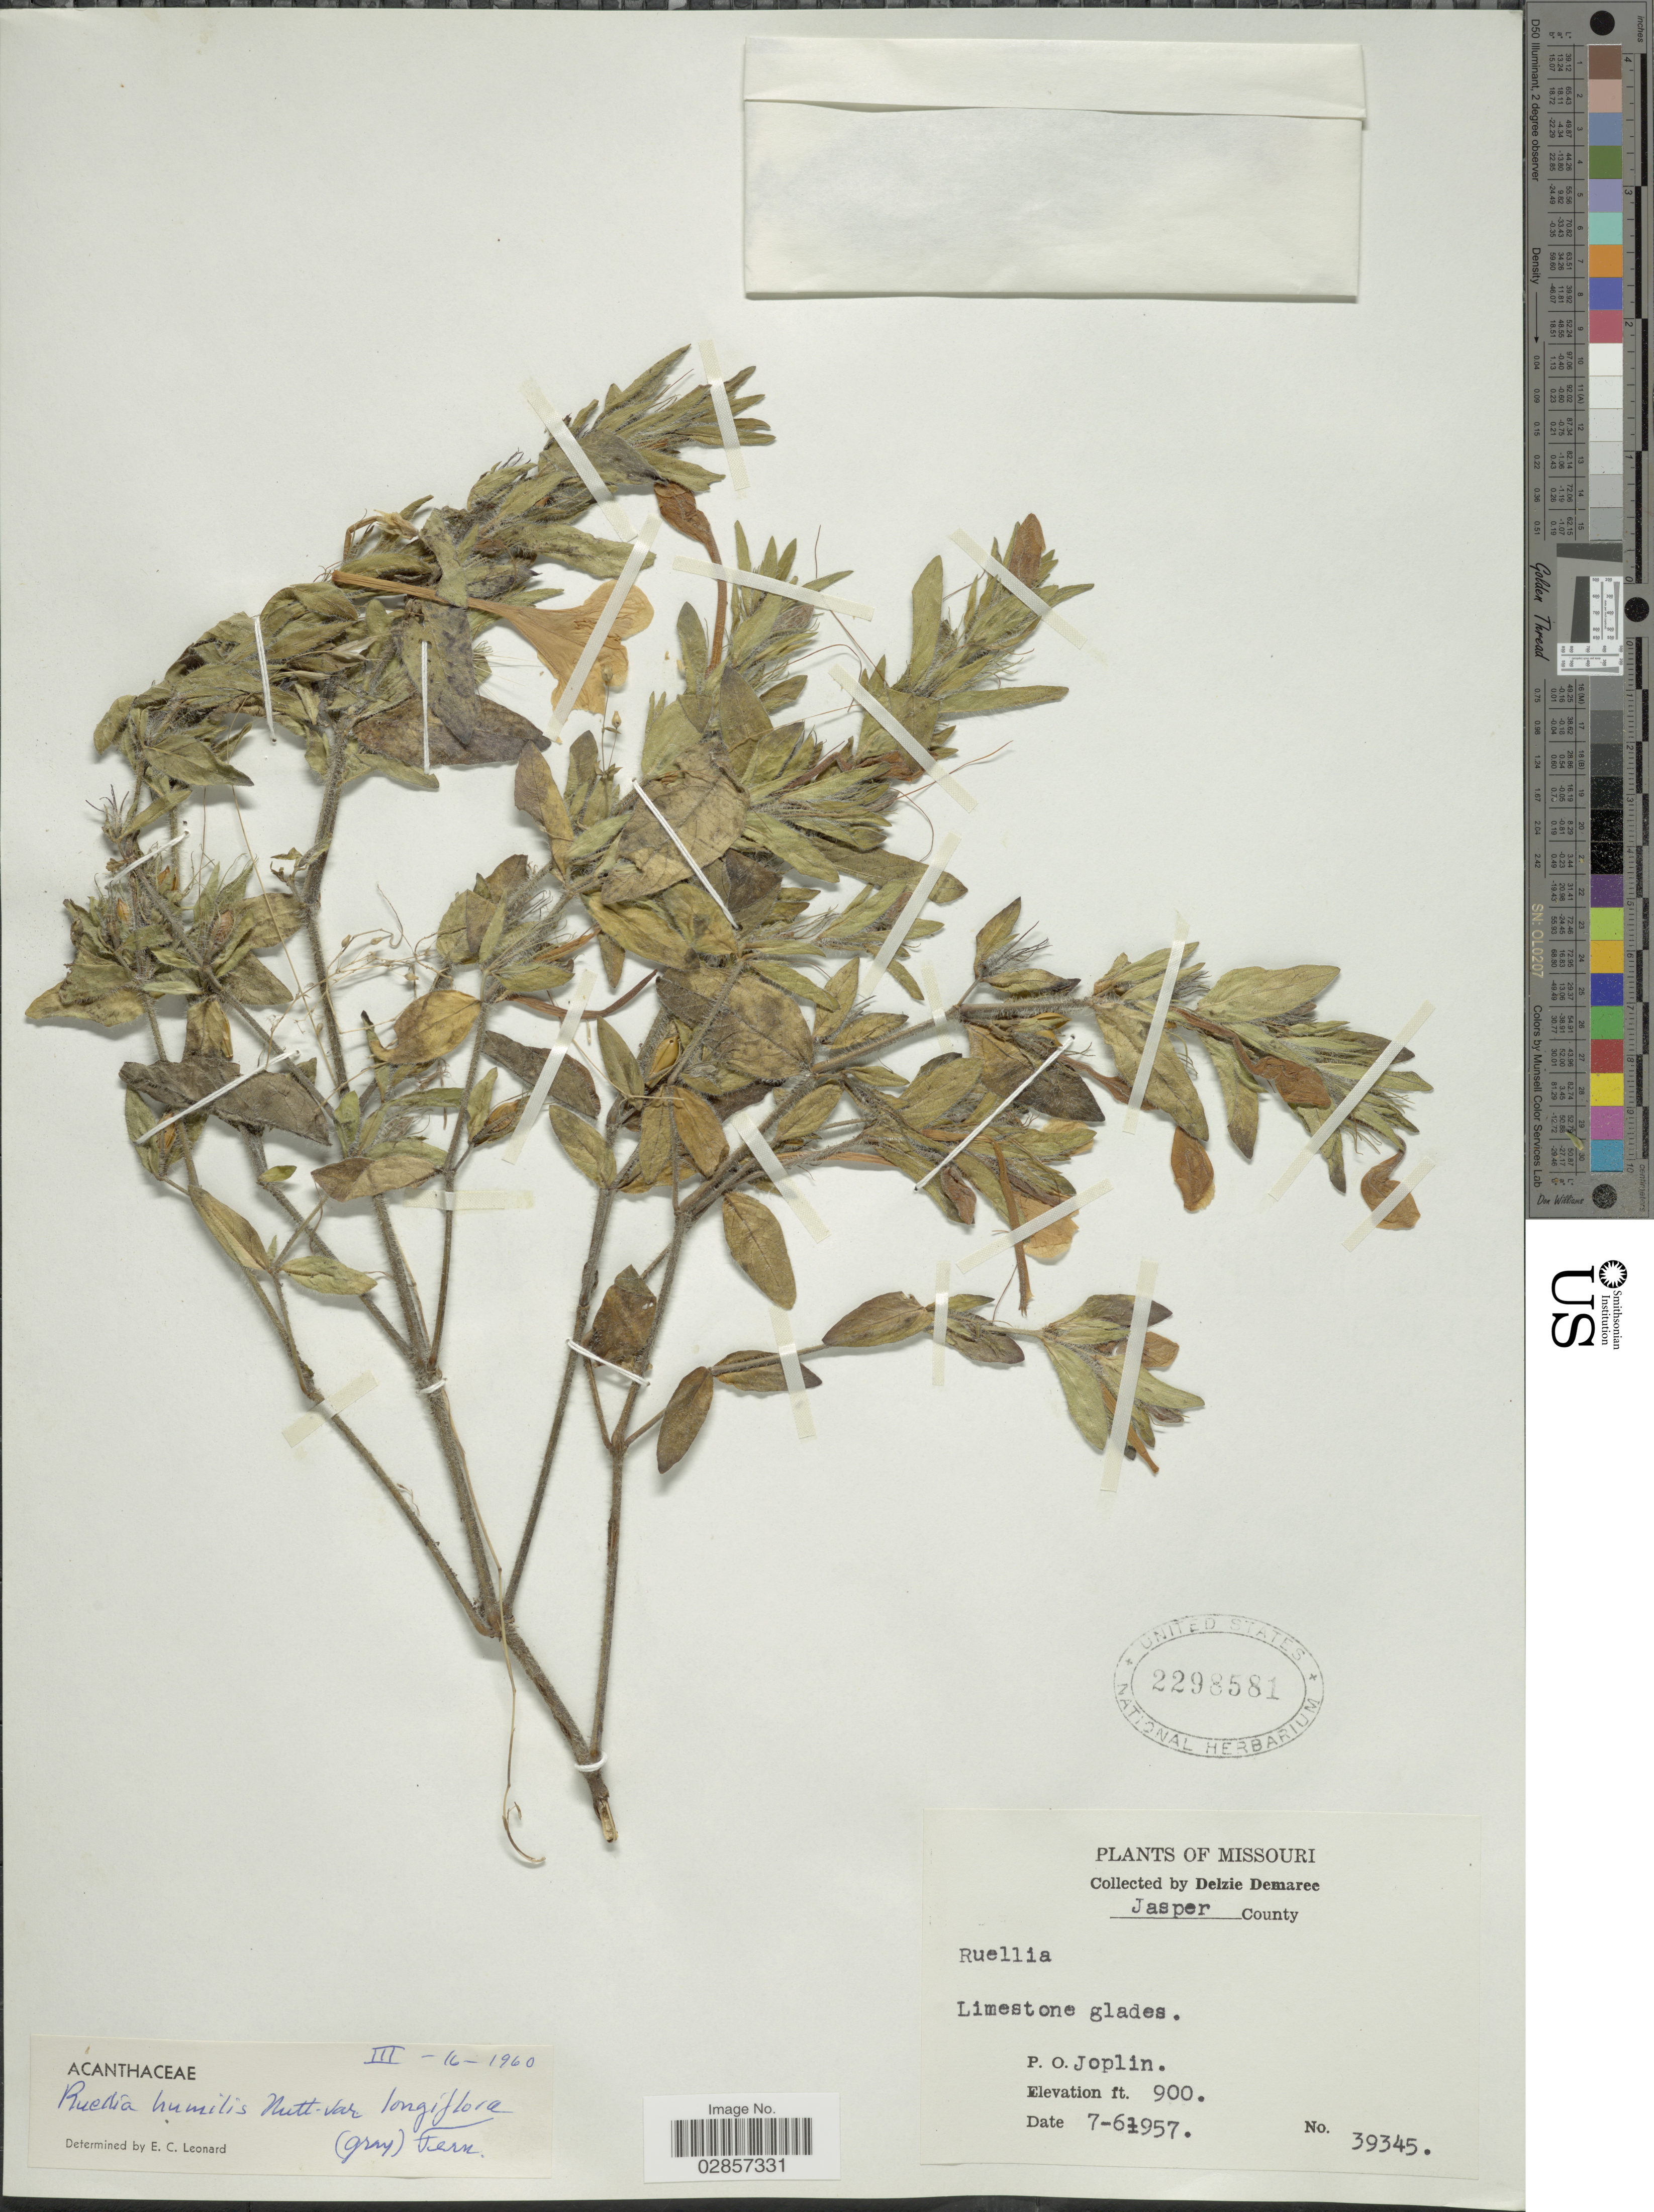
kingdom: Plantae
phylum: Tracheophyta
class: Magnoliopsida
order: Lamiales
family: Acanthaceae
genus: Ruellia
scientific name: Ruellia humilis var. longiflora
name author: (A. Gray) Fernald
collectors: D. Demaree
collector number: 39345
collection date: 1957-07-06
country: United States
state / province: Missouri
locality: Jasper County, P.O. Joplin.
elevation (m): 274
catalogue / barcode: US 2298581